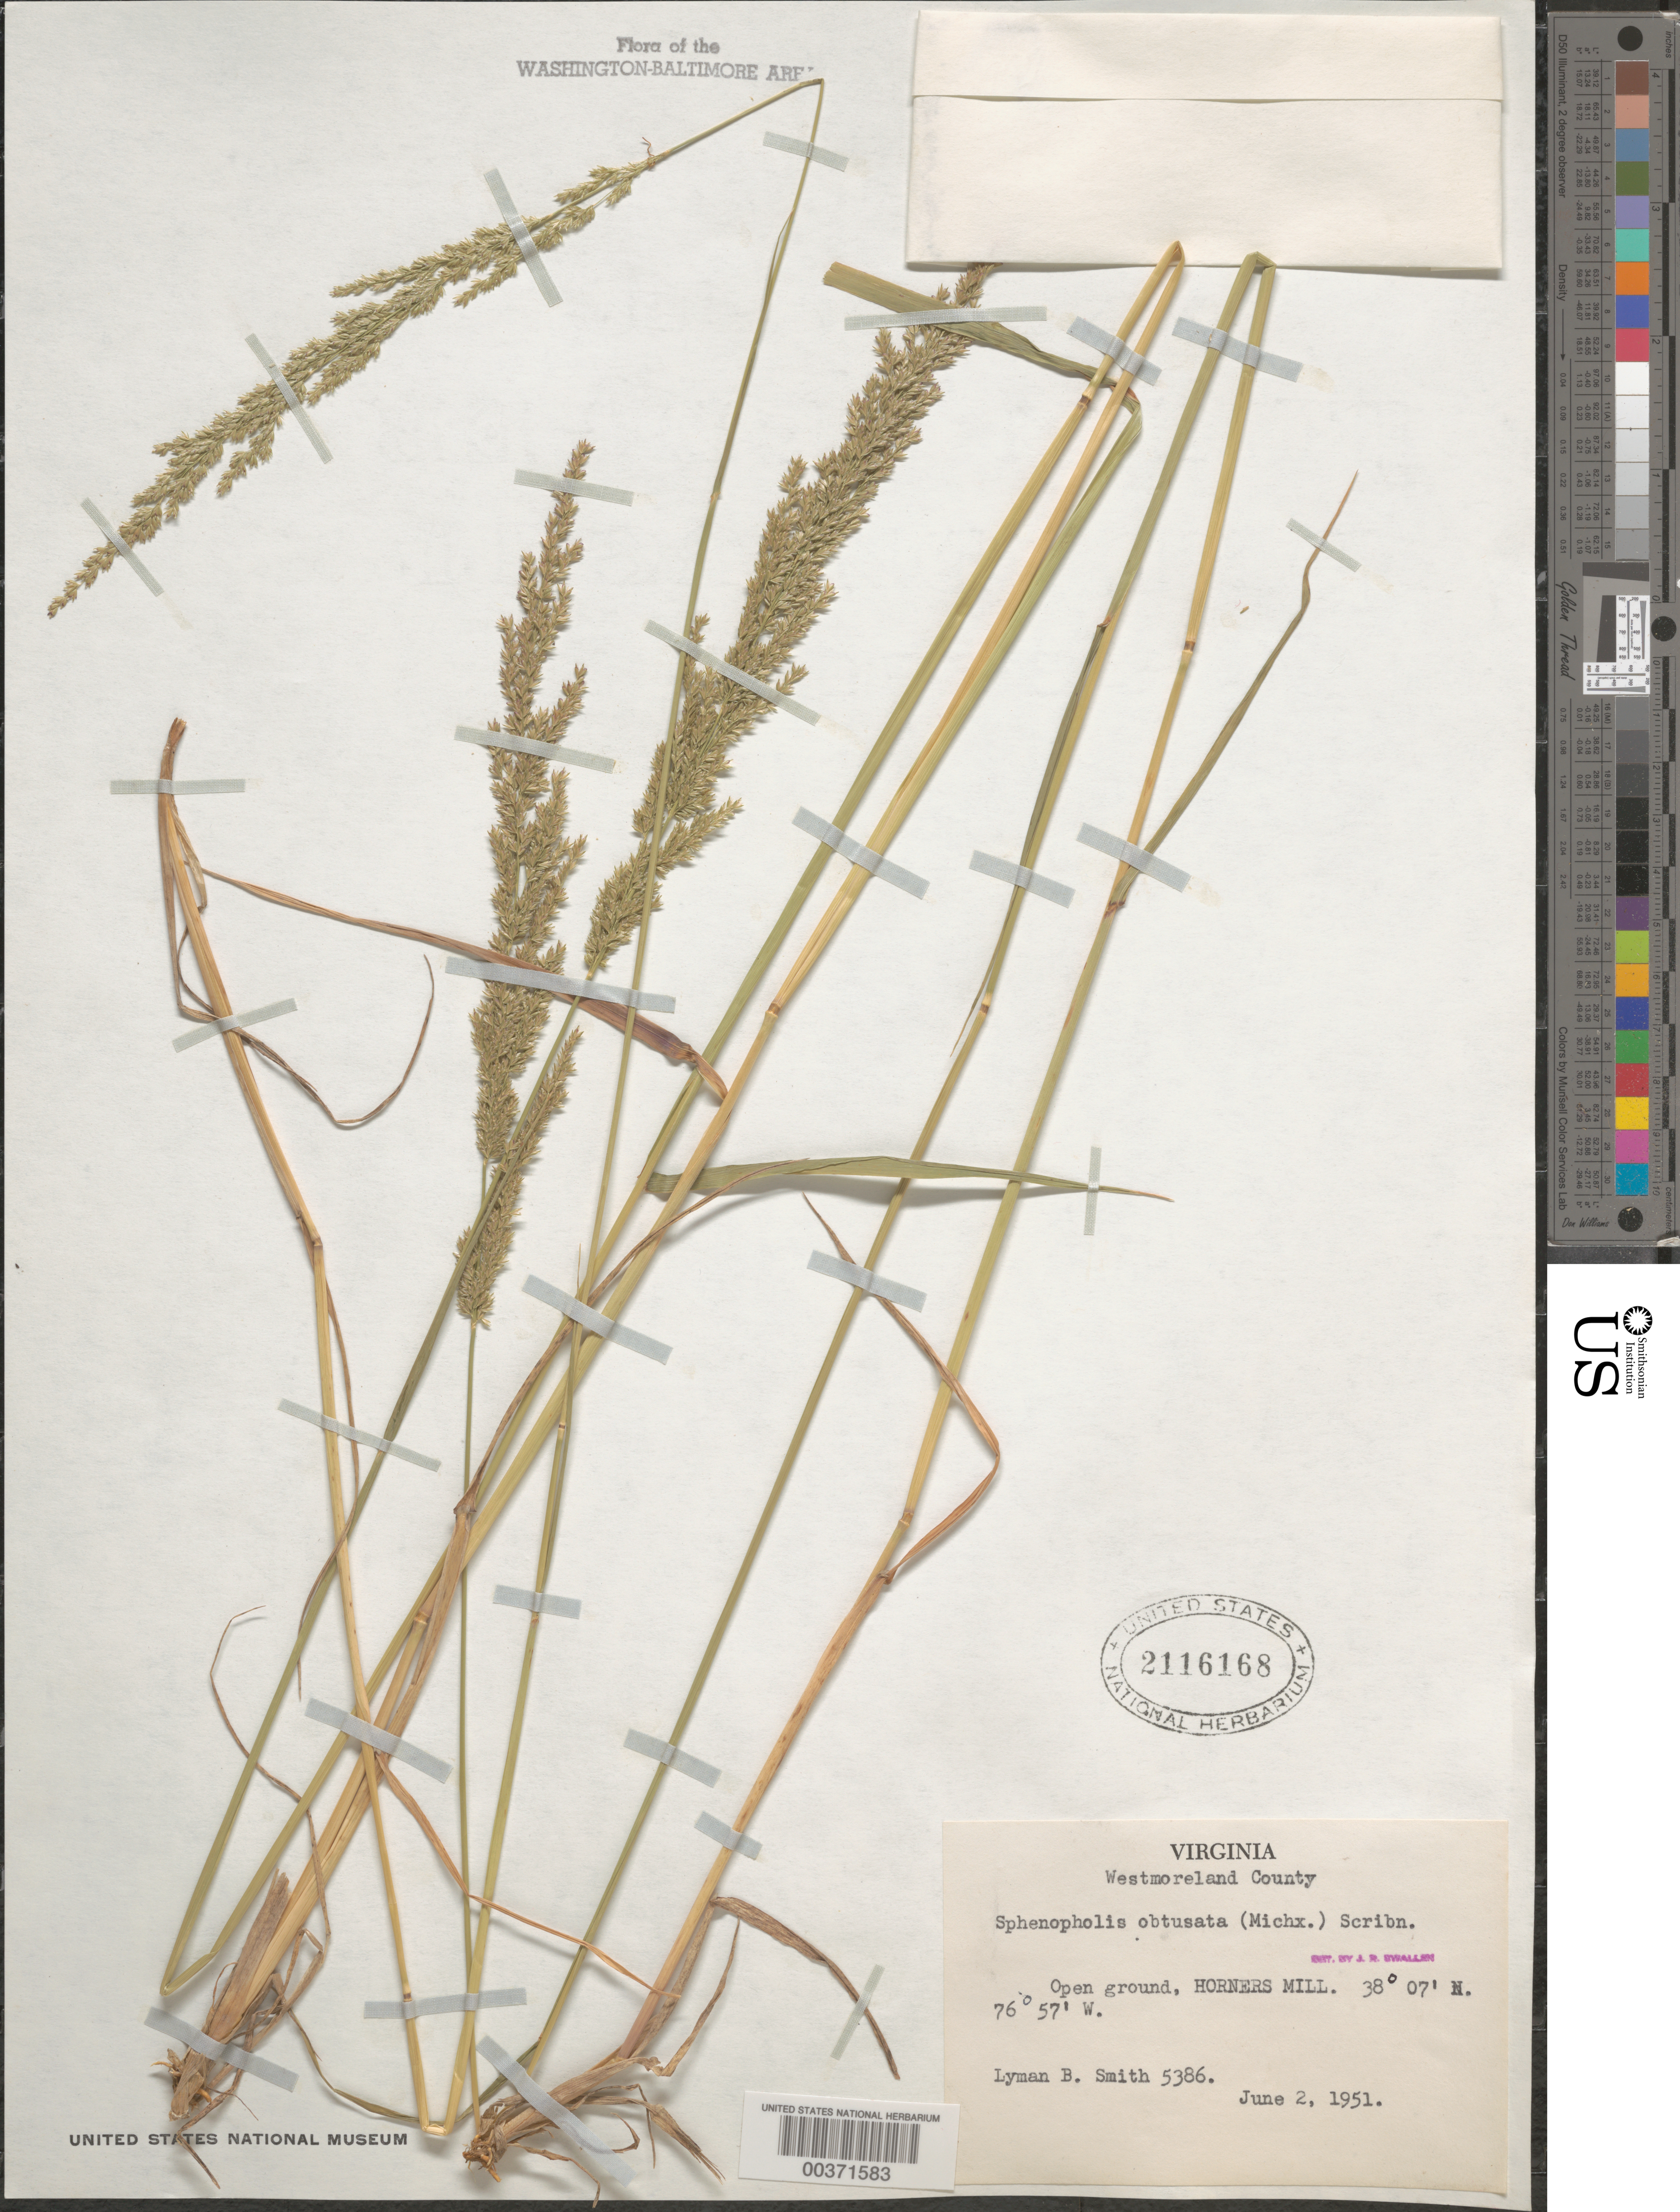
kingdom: Plantae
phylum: Tracheophyta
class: Liliopsida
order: Poales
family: Poaceae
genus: Sphenopholis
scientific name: Sphenopholis obtusata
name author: (Michx.) Scribn.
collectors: L. Smith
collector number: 5386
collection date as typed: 02 Jun 1951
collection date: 1951-06-02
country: United States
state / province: Virginia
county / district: Westmoreland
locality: Horners Mill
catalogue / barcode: US 2116168